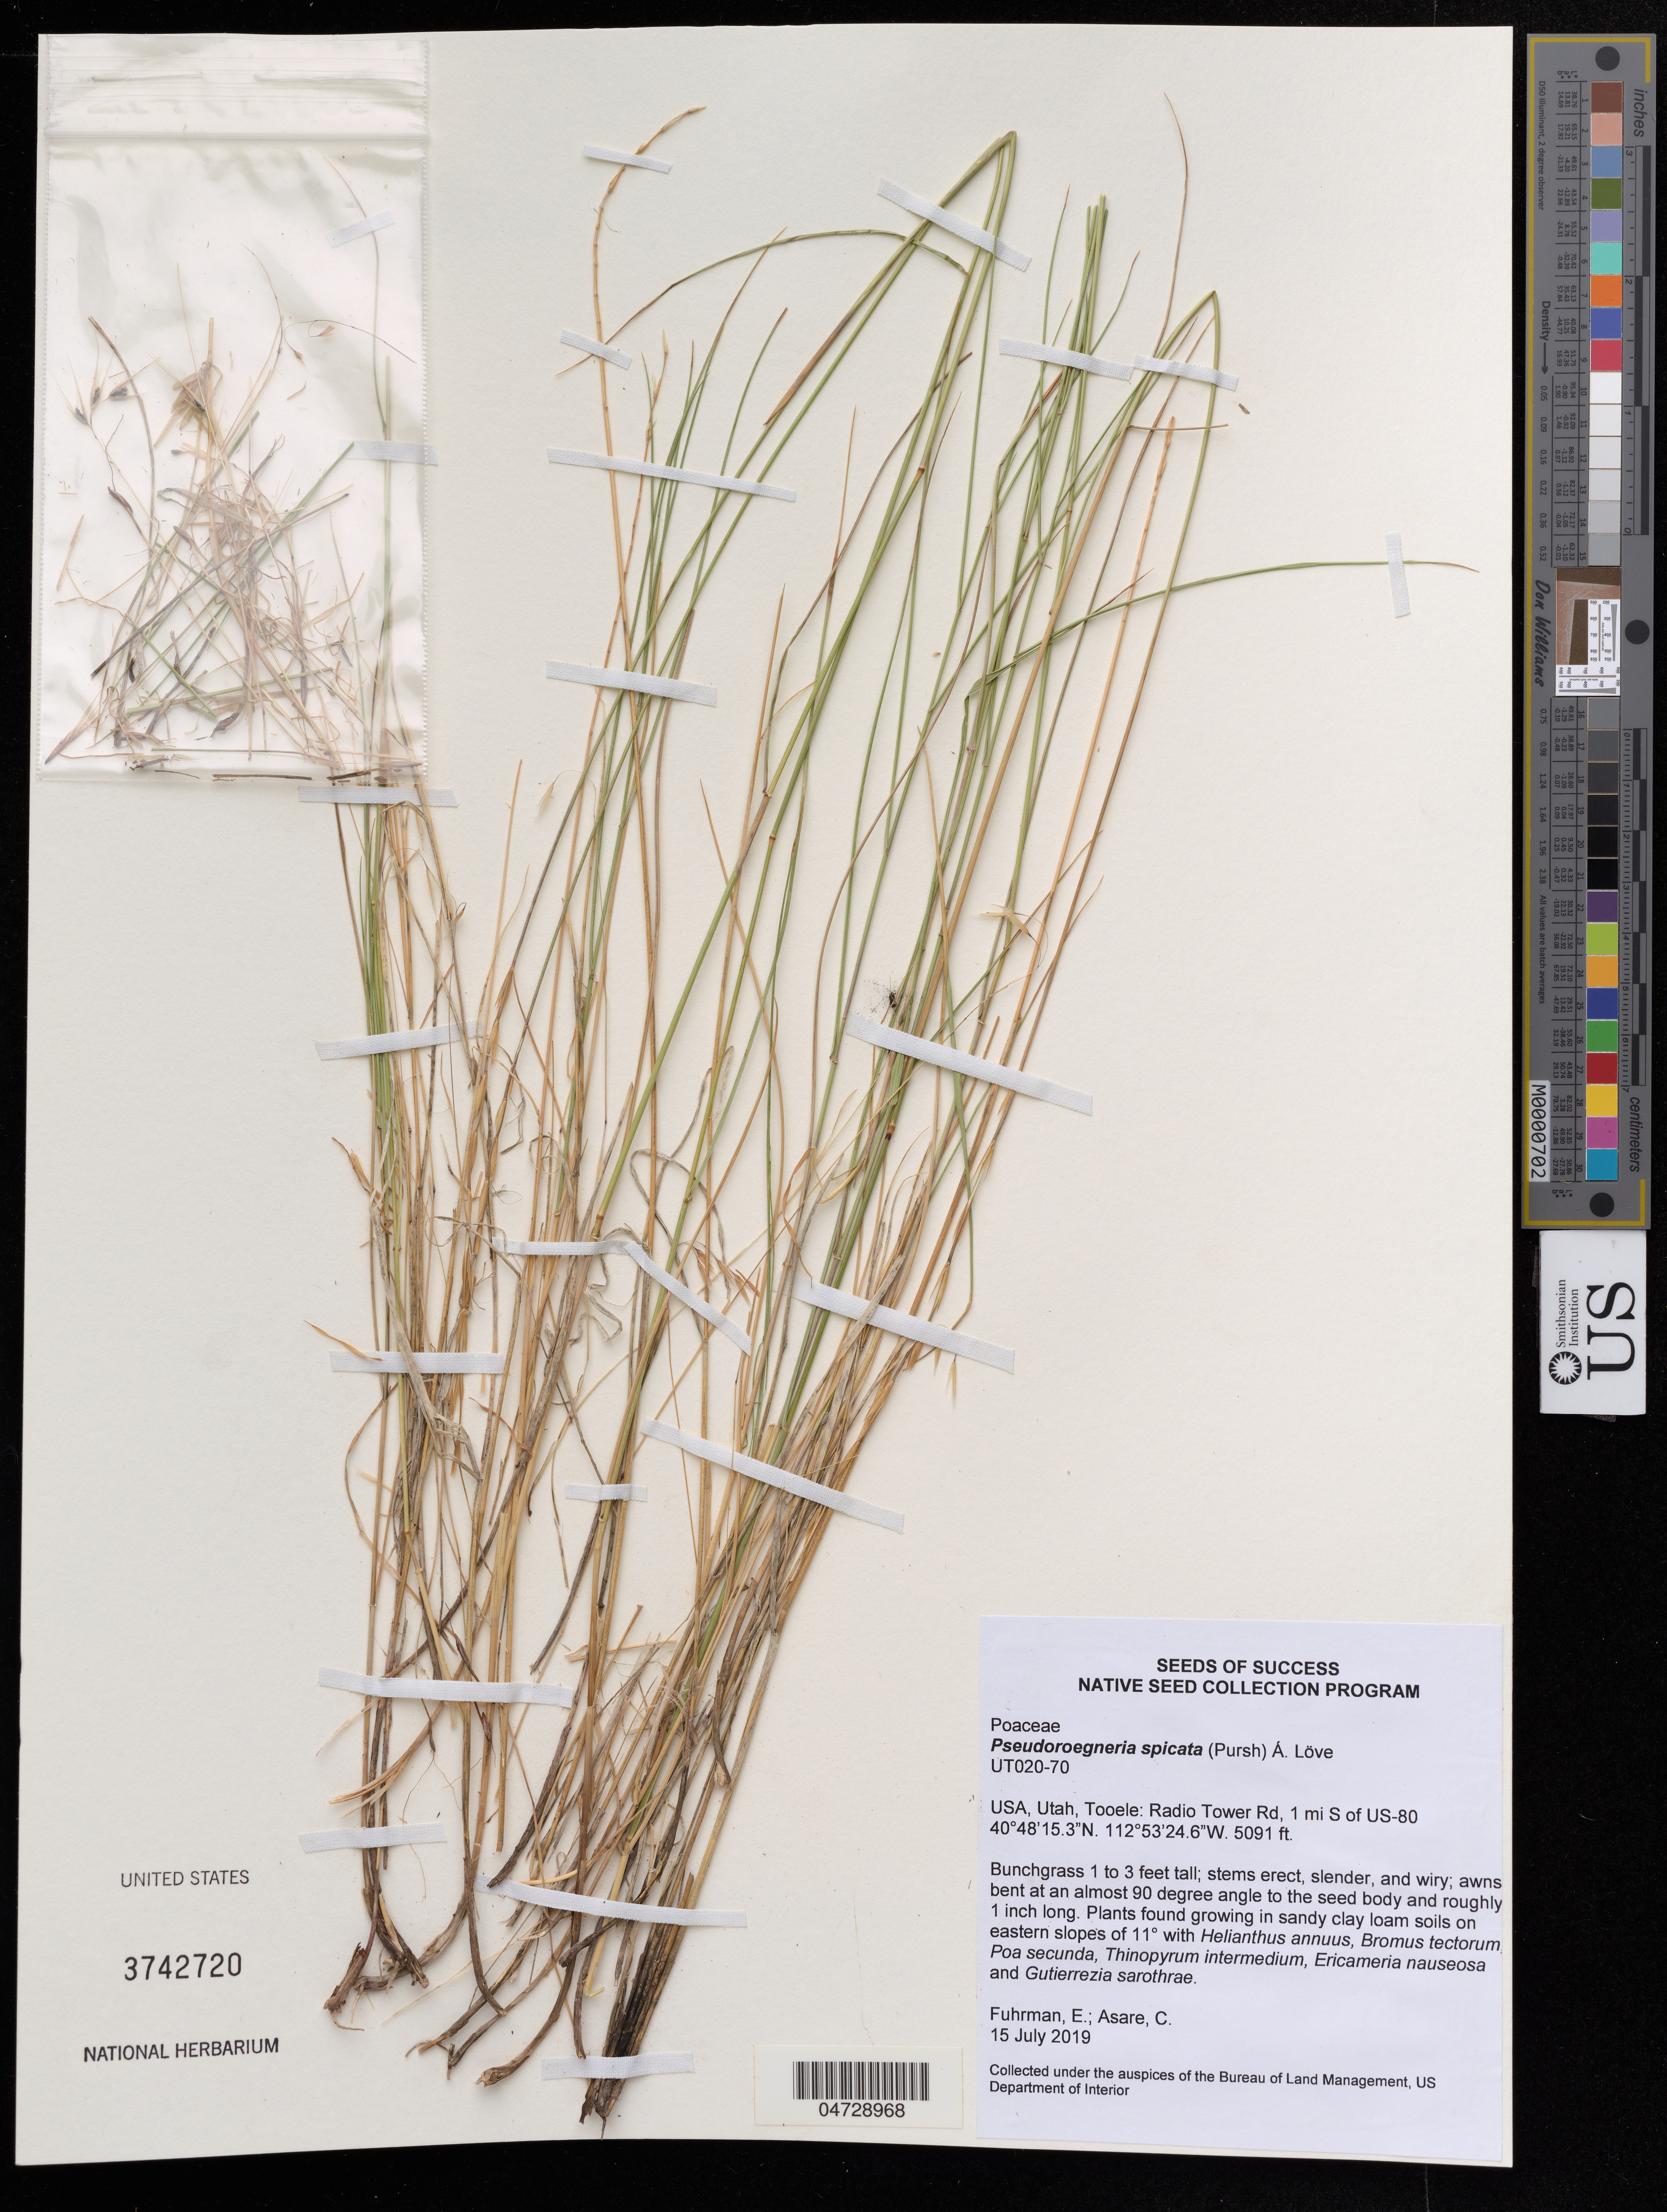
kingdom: Plantae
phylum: Tracheophyta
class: Liliopsida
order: Poales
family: Poaceae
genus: Pseudoroegneria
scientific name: Pseudoroegneria spicata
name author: (Pursh) Á. Löve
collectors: E. Fuhrman & C. Asare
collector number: UT020-70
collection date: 2019-07-15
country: United States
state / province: Utah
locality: Tooele: Radio Tower Rd, 1 mi S of US-80.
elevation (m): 1552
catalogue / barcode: US 3742720